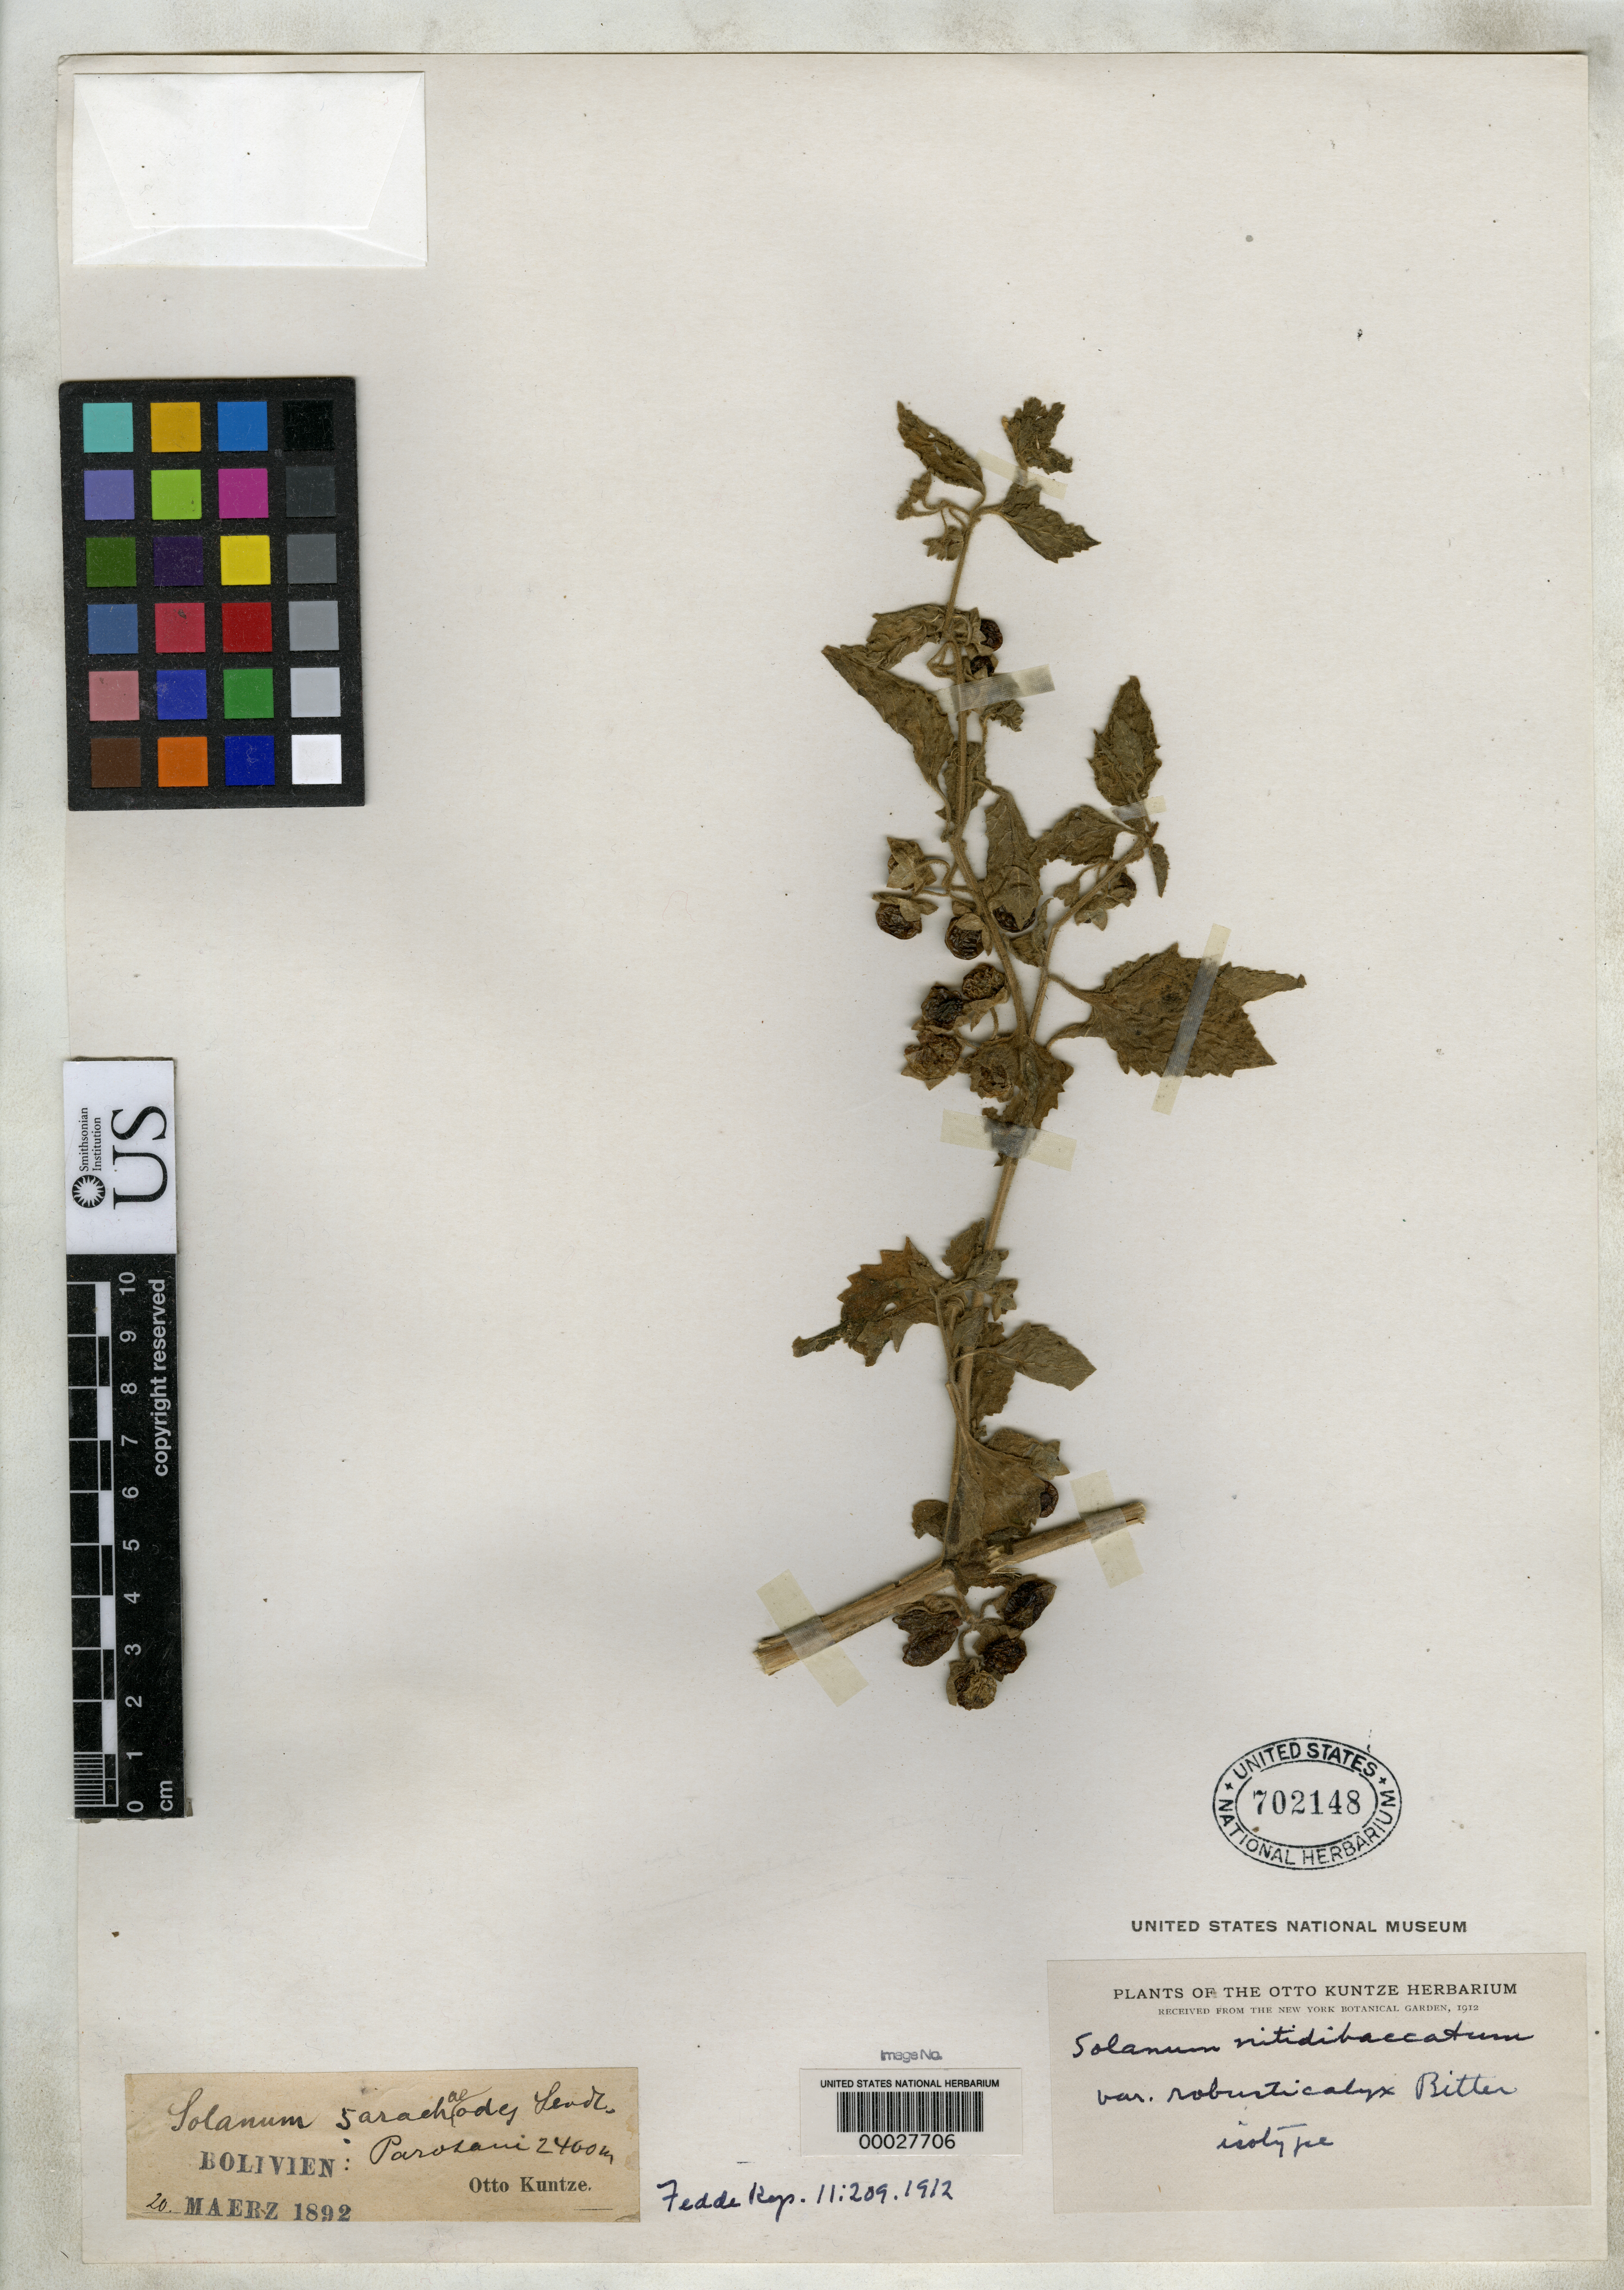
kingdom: Plantae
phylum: Tracheophyta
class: Magnoliopsida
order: Solanales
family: Solanaceae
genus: Solanum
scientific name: Solanum nitidibaccatum var. robusticalyx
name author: Bitter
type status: Isotype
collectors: C.E.O. Kuntze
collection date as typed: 1892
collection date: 1892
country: Bolivia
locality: Parotani.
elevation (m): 2400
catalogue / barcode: US 702148